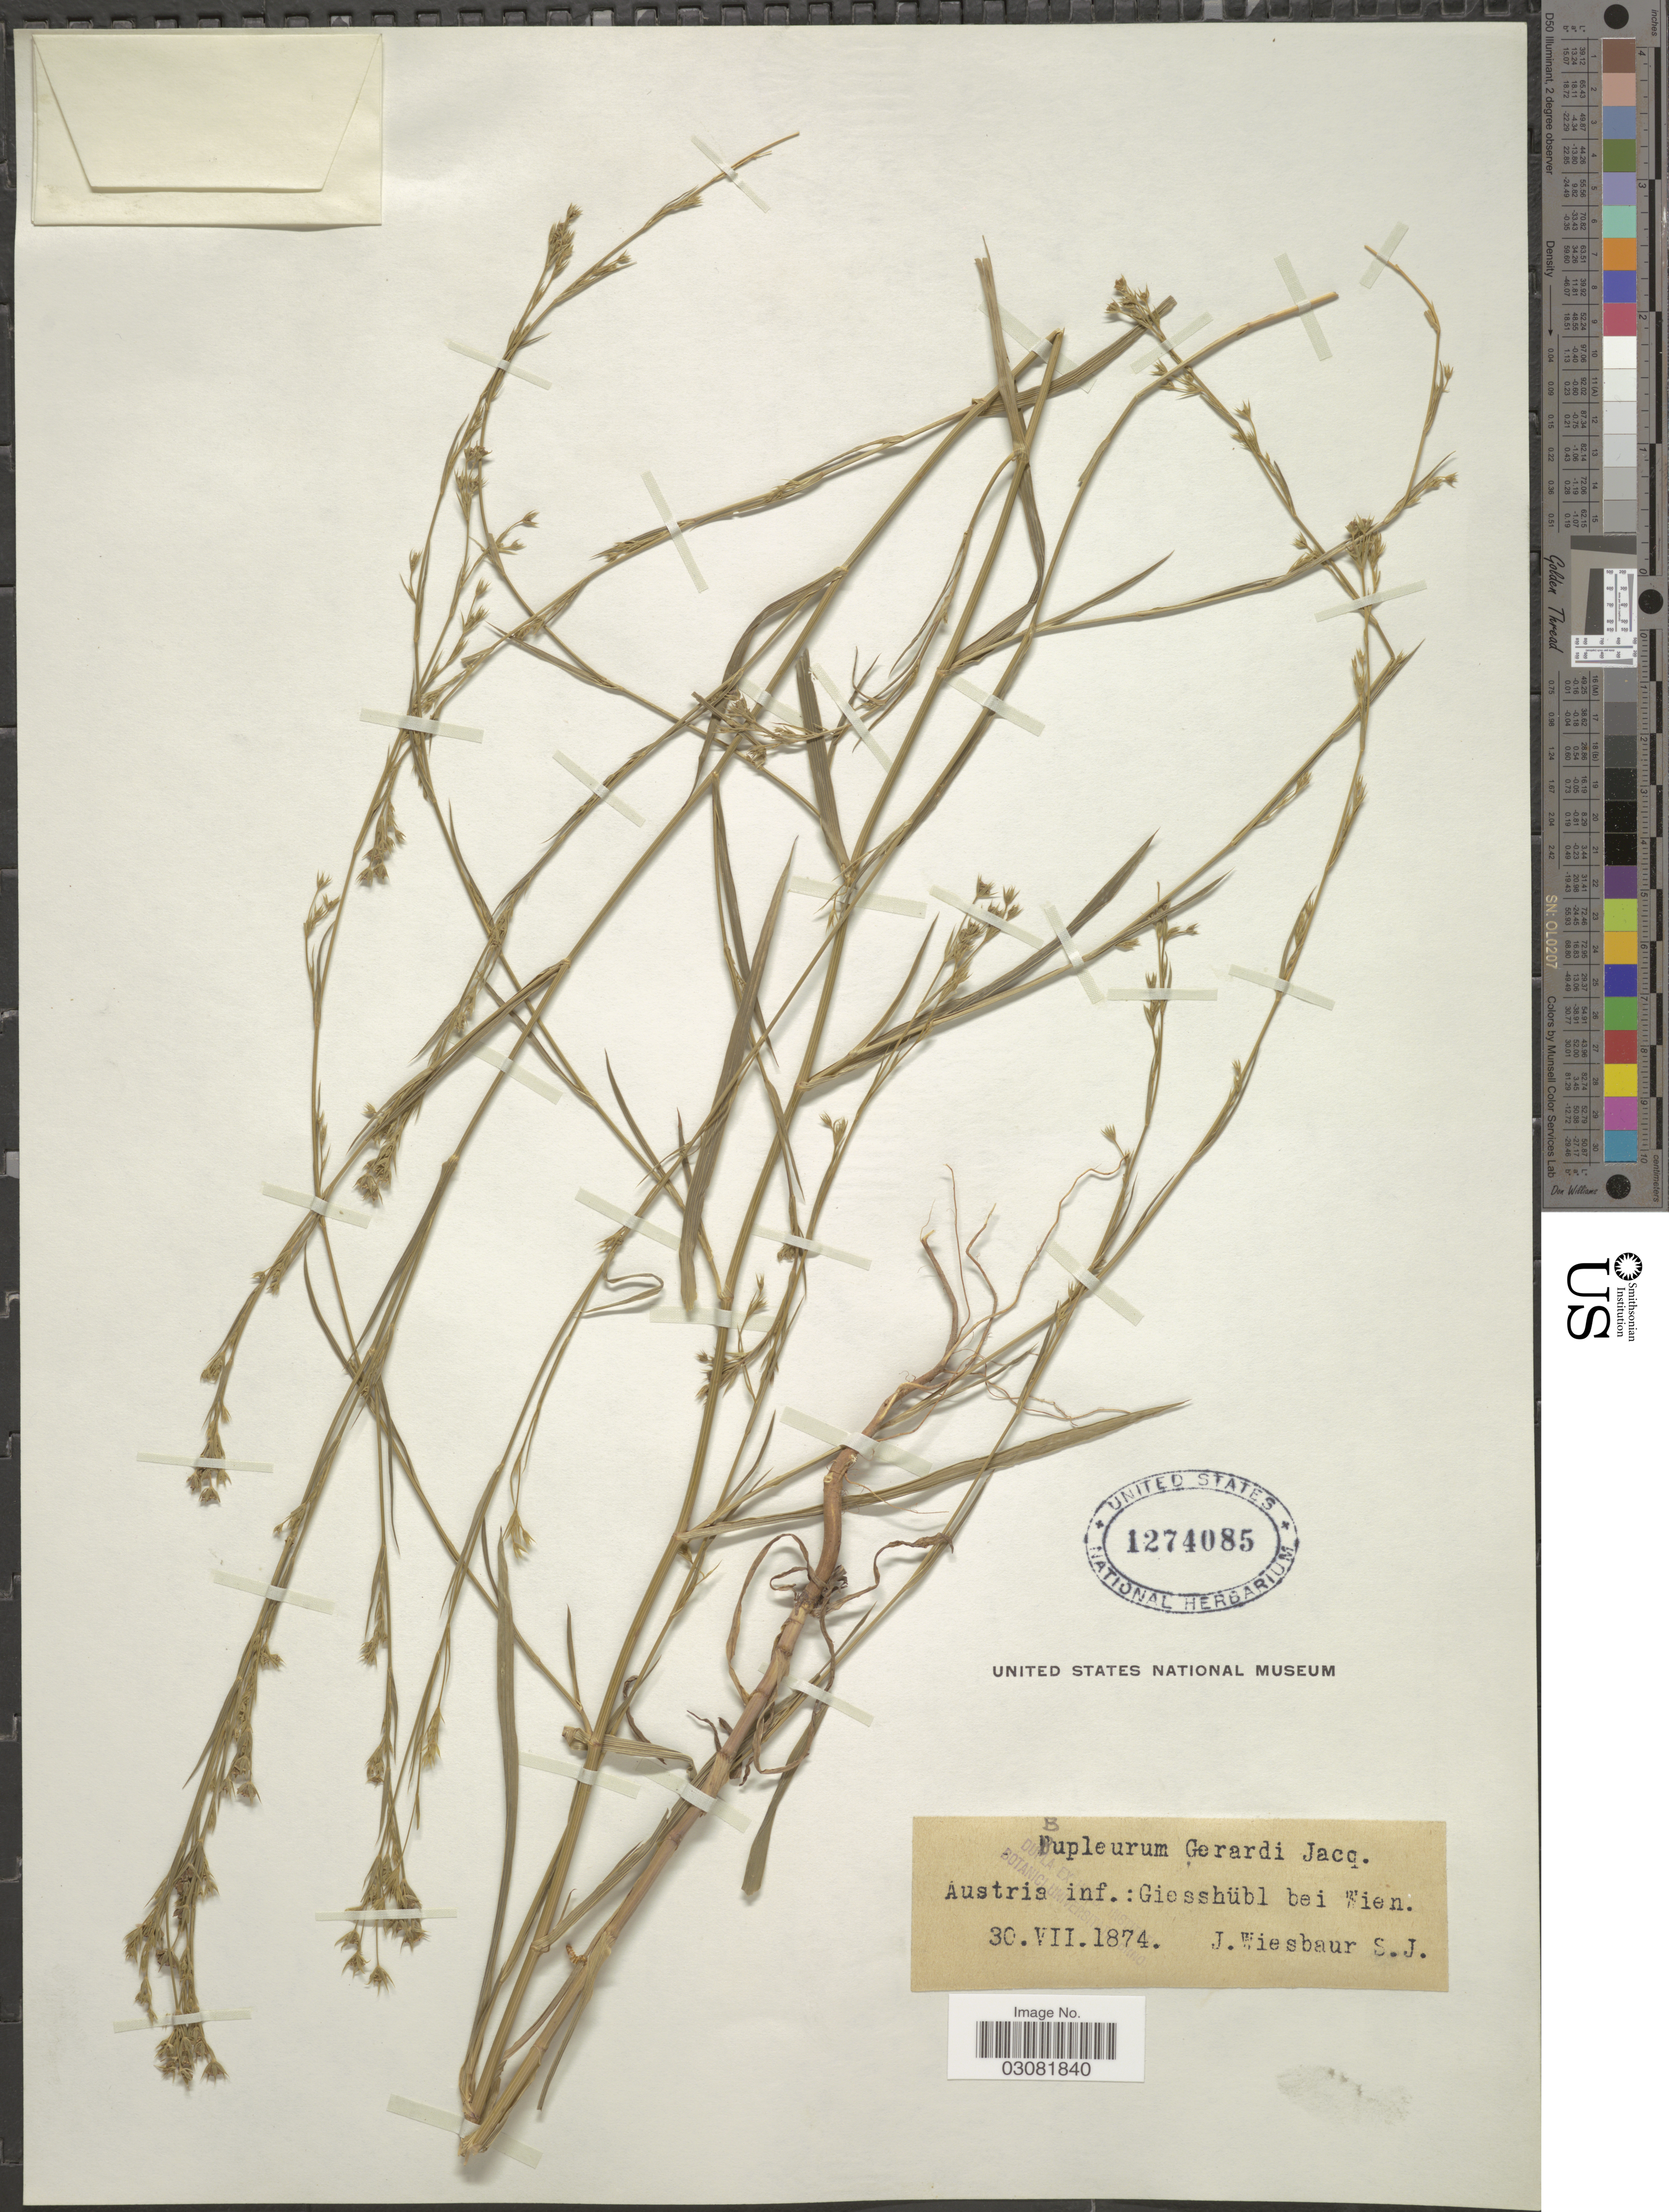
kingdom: Plantae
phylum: Tracheophyta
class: Magnoliopsida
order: Apiales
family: Apiaceae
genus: Bupleurum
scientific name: Bupleurum gerardii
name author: All.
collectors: J. Wiesbaur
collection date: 1874-07-30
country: Austria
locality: Austr inf.: Giesshübl bei Wien.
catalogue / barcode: US 1274085